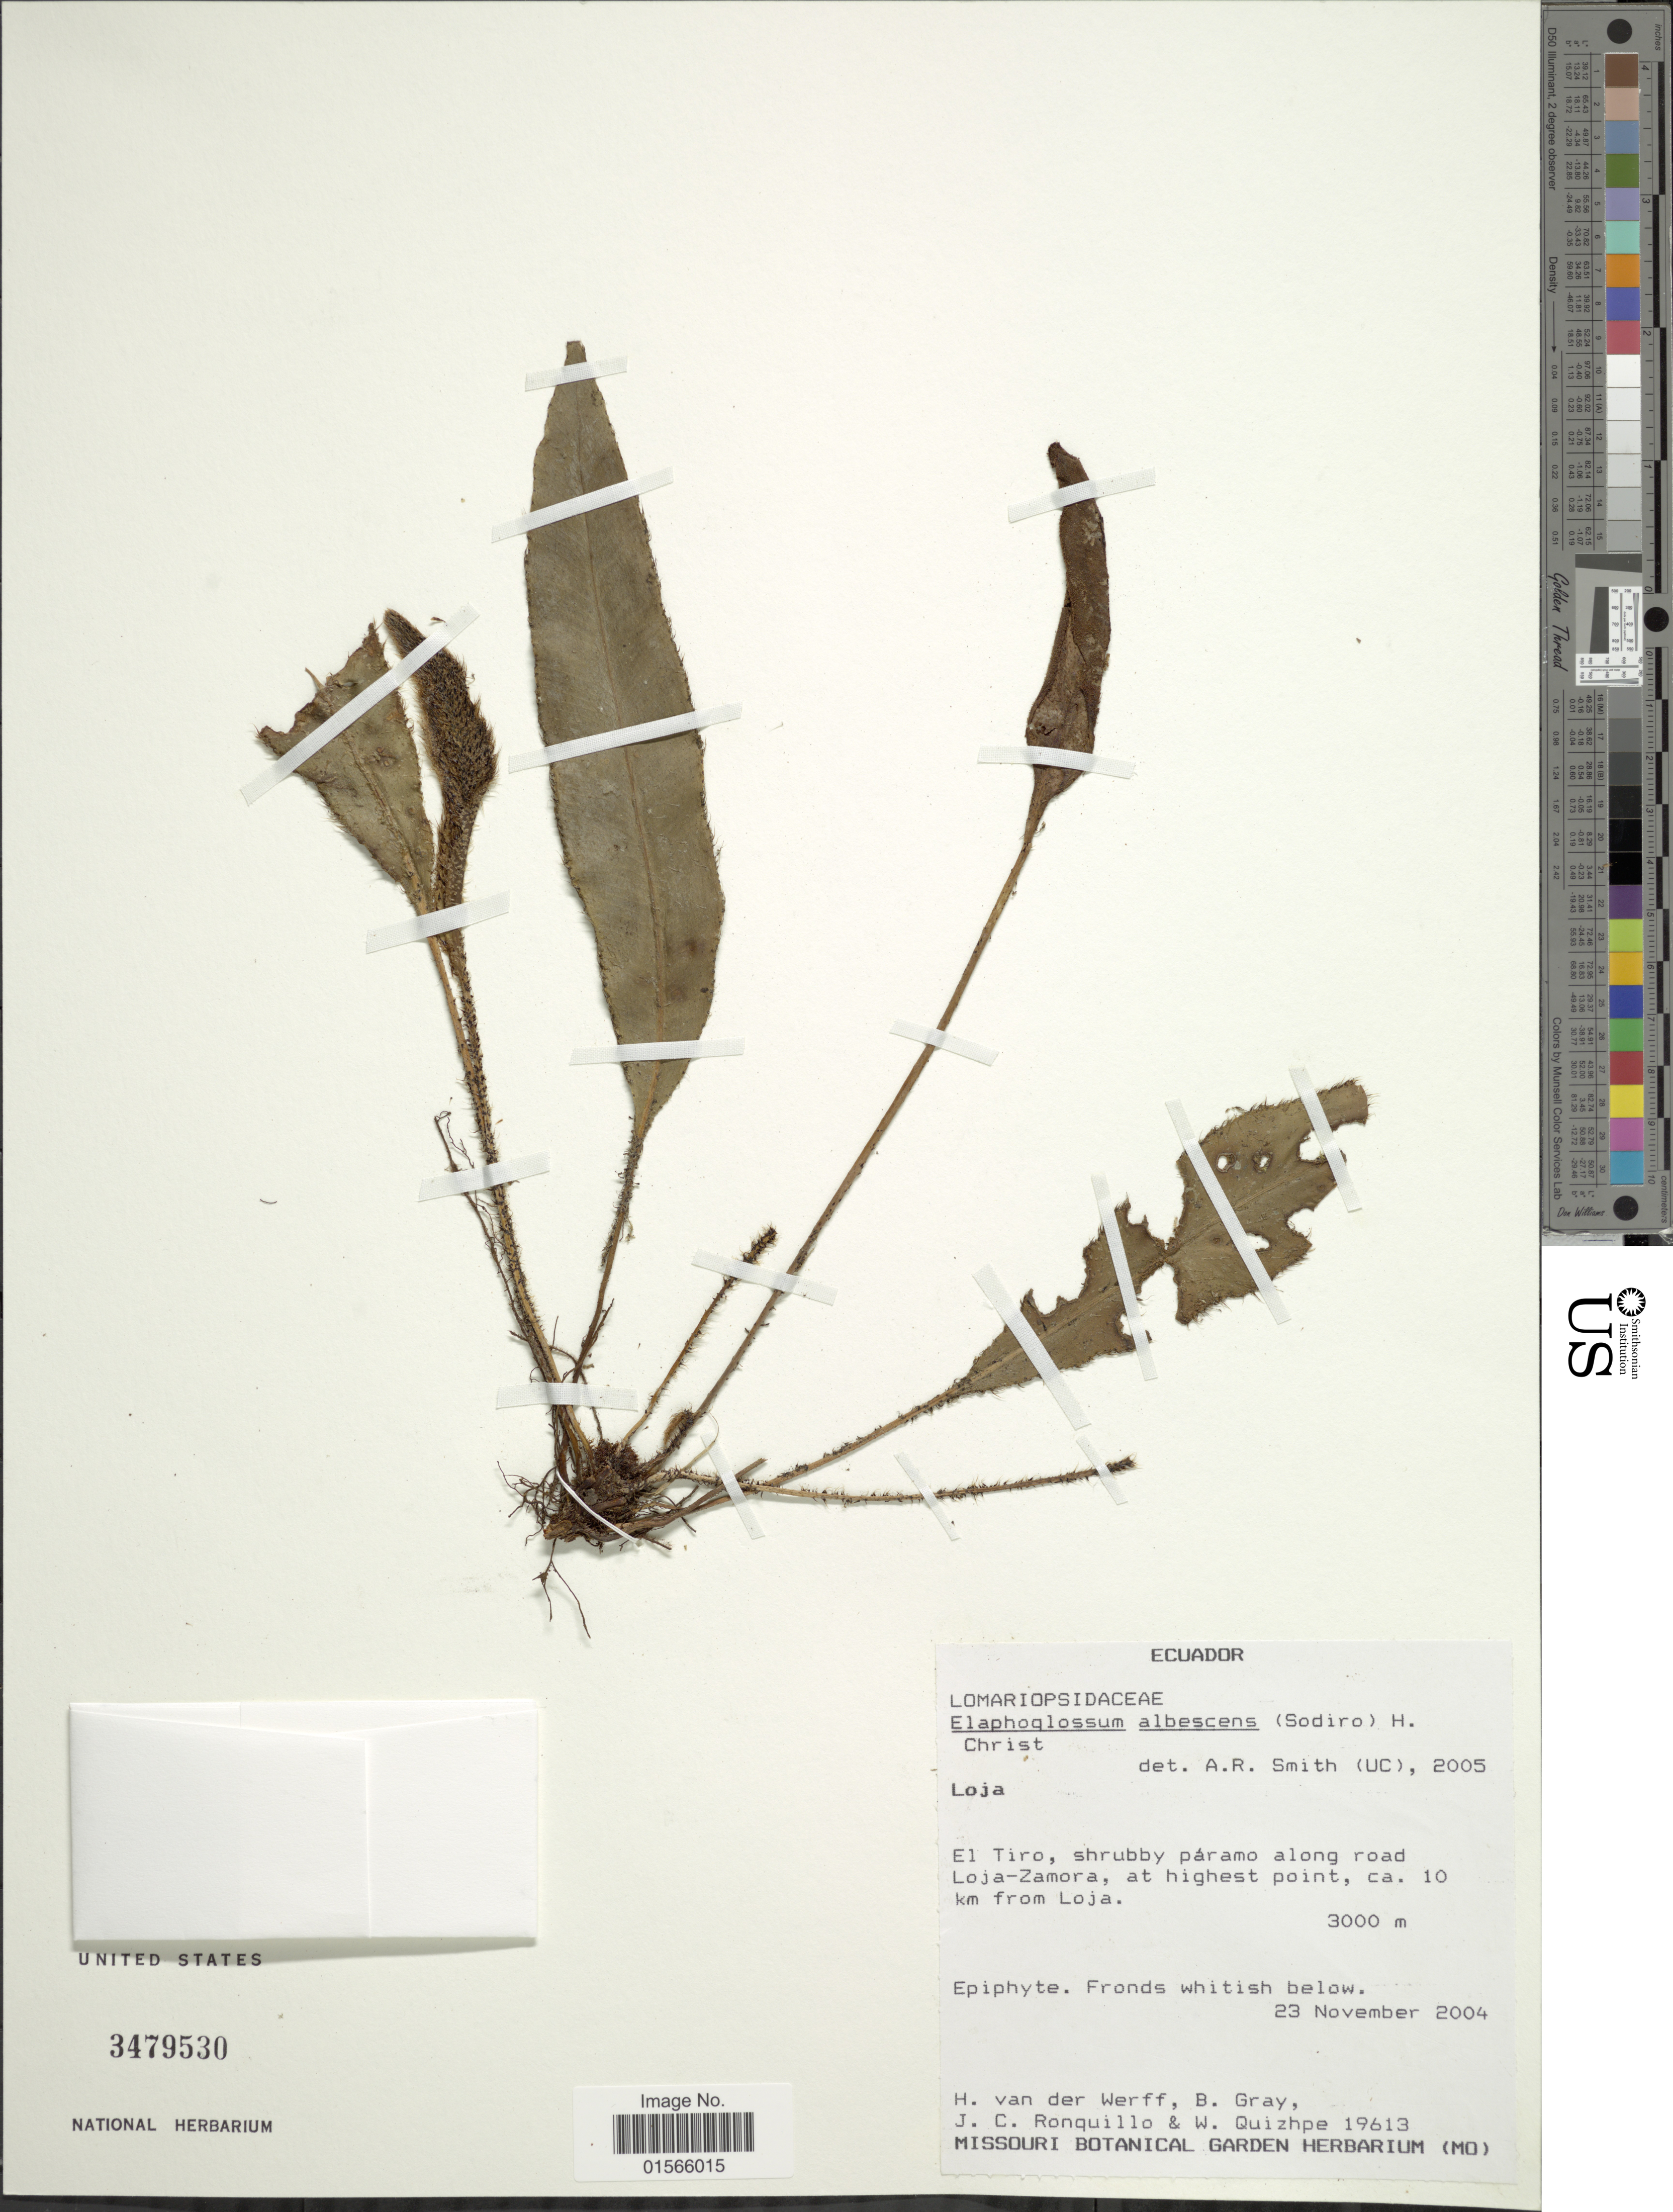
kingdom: Plantae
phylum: Tracheophyta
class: Polypodiopsida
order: Polypodiales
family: Dryopteridaceae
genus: Elaphoglossum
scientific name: Elaphoglossum albescens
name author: (Sodiro) Christ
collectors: H. van der Werff, B. Gray, J. Ronquillo & W. Quizhpe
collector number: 19613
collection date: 2004-11-23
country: Ecuador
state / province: Loja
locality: El Tiro, shrubby páramo along road Loja-Zamora, at highest point, ca. 10 km from Loja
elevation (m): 3000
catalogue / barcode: US 3479530